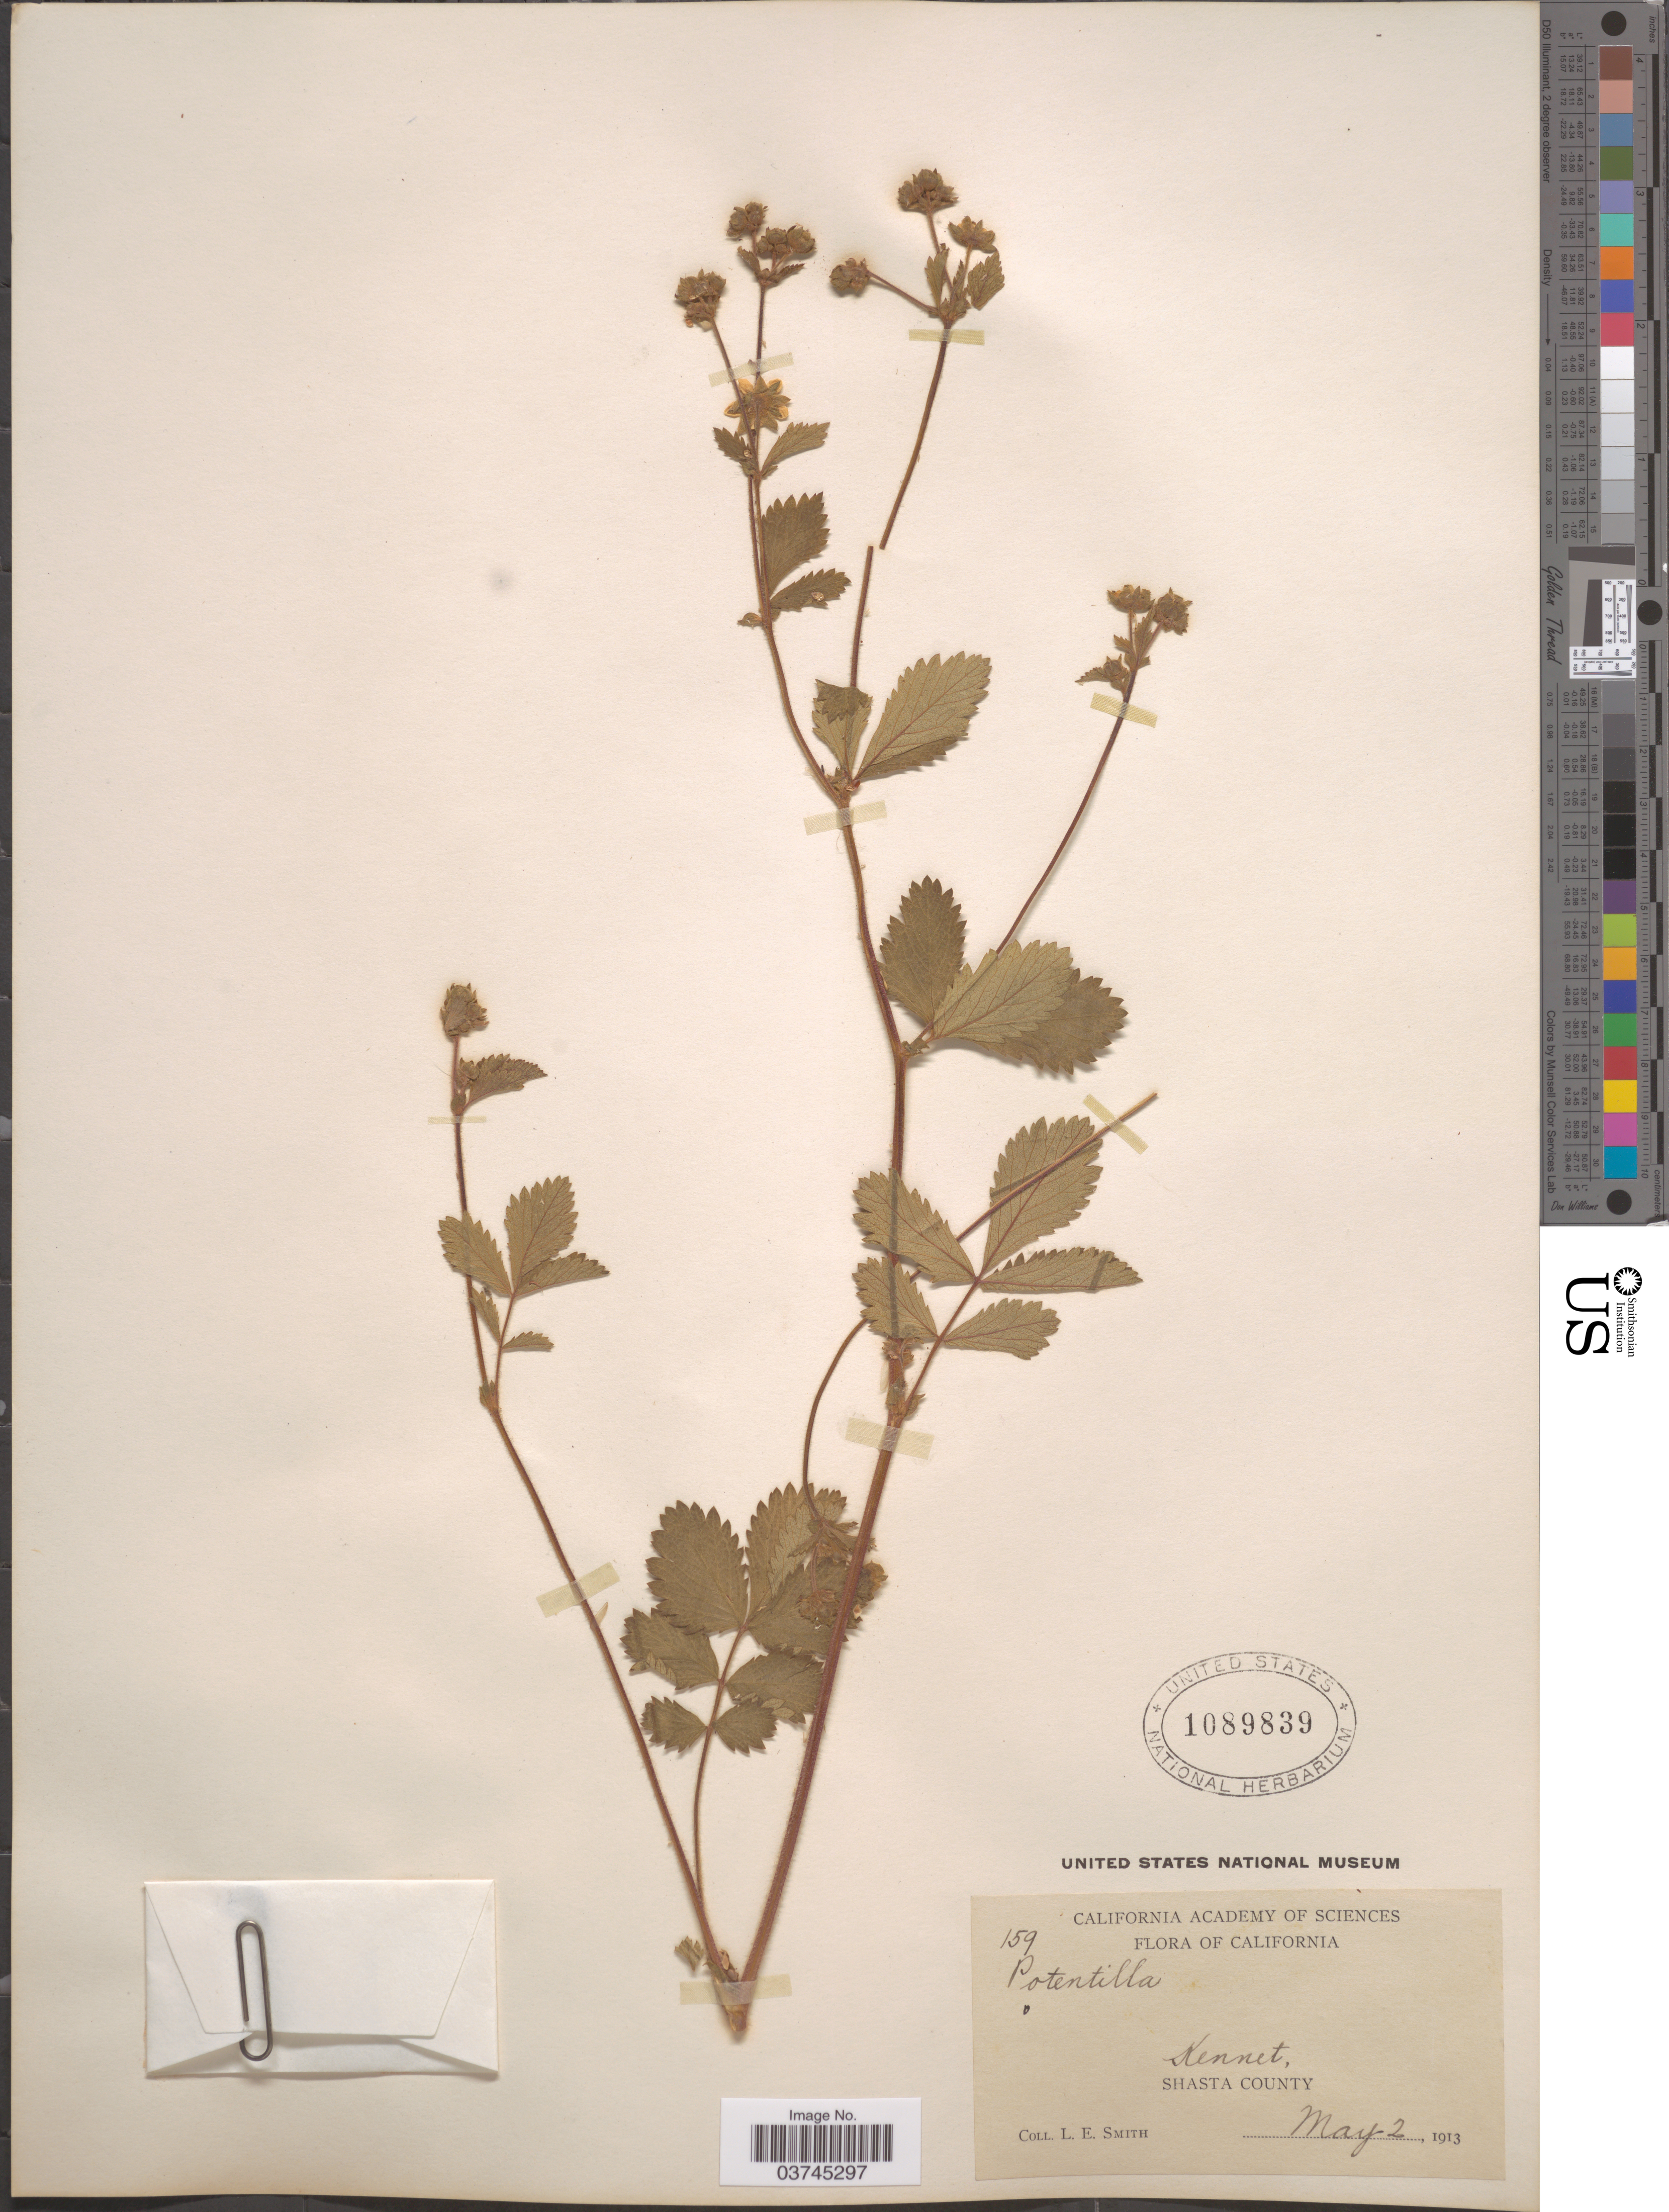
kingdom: Plantae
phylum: Tracheophyta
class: Magnoliopsida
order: Rosales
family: Rosaceae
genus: Drymocallis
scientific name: Drymocallis glandulosa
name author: (Lindl.) Rydb.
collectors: L. E. Smith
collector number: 159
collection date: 1913-05-02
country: United States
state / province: California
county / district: Shasta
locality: Kennet, Shasta County.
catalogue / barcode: US 1089839